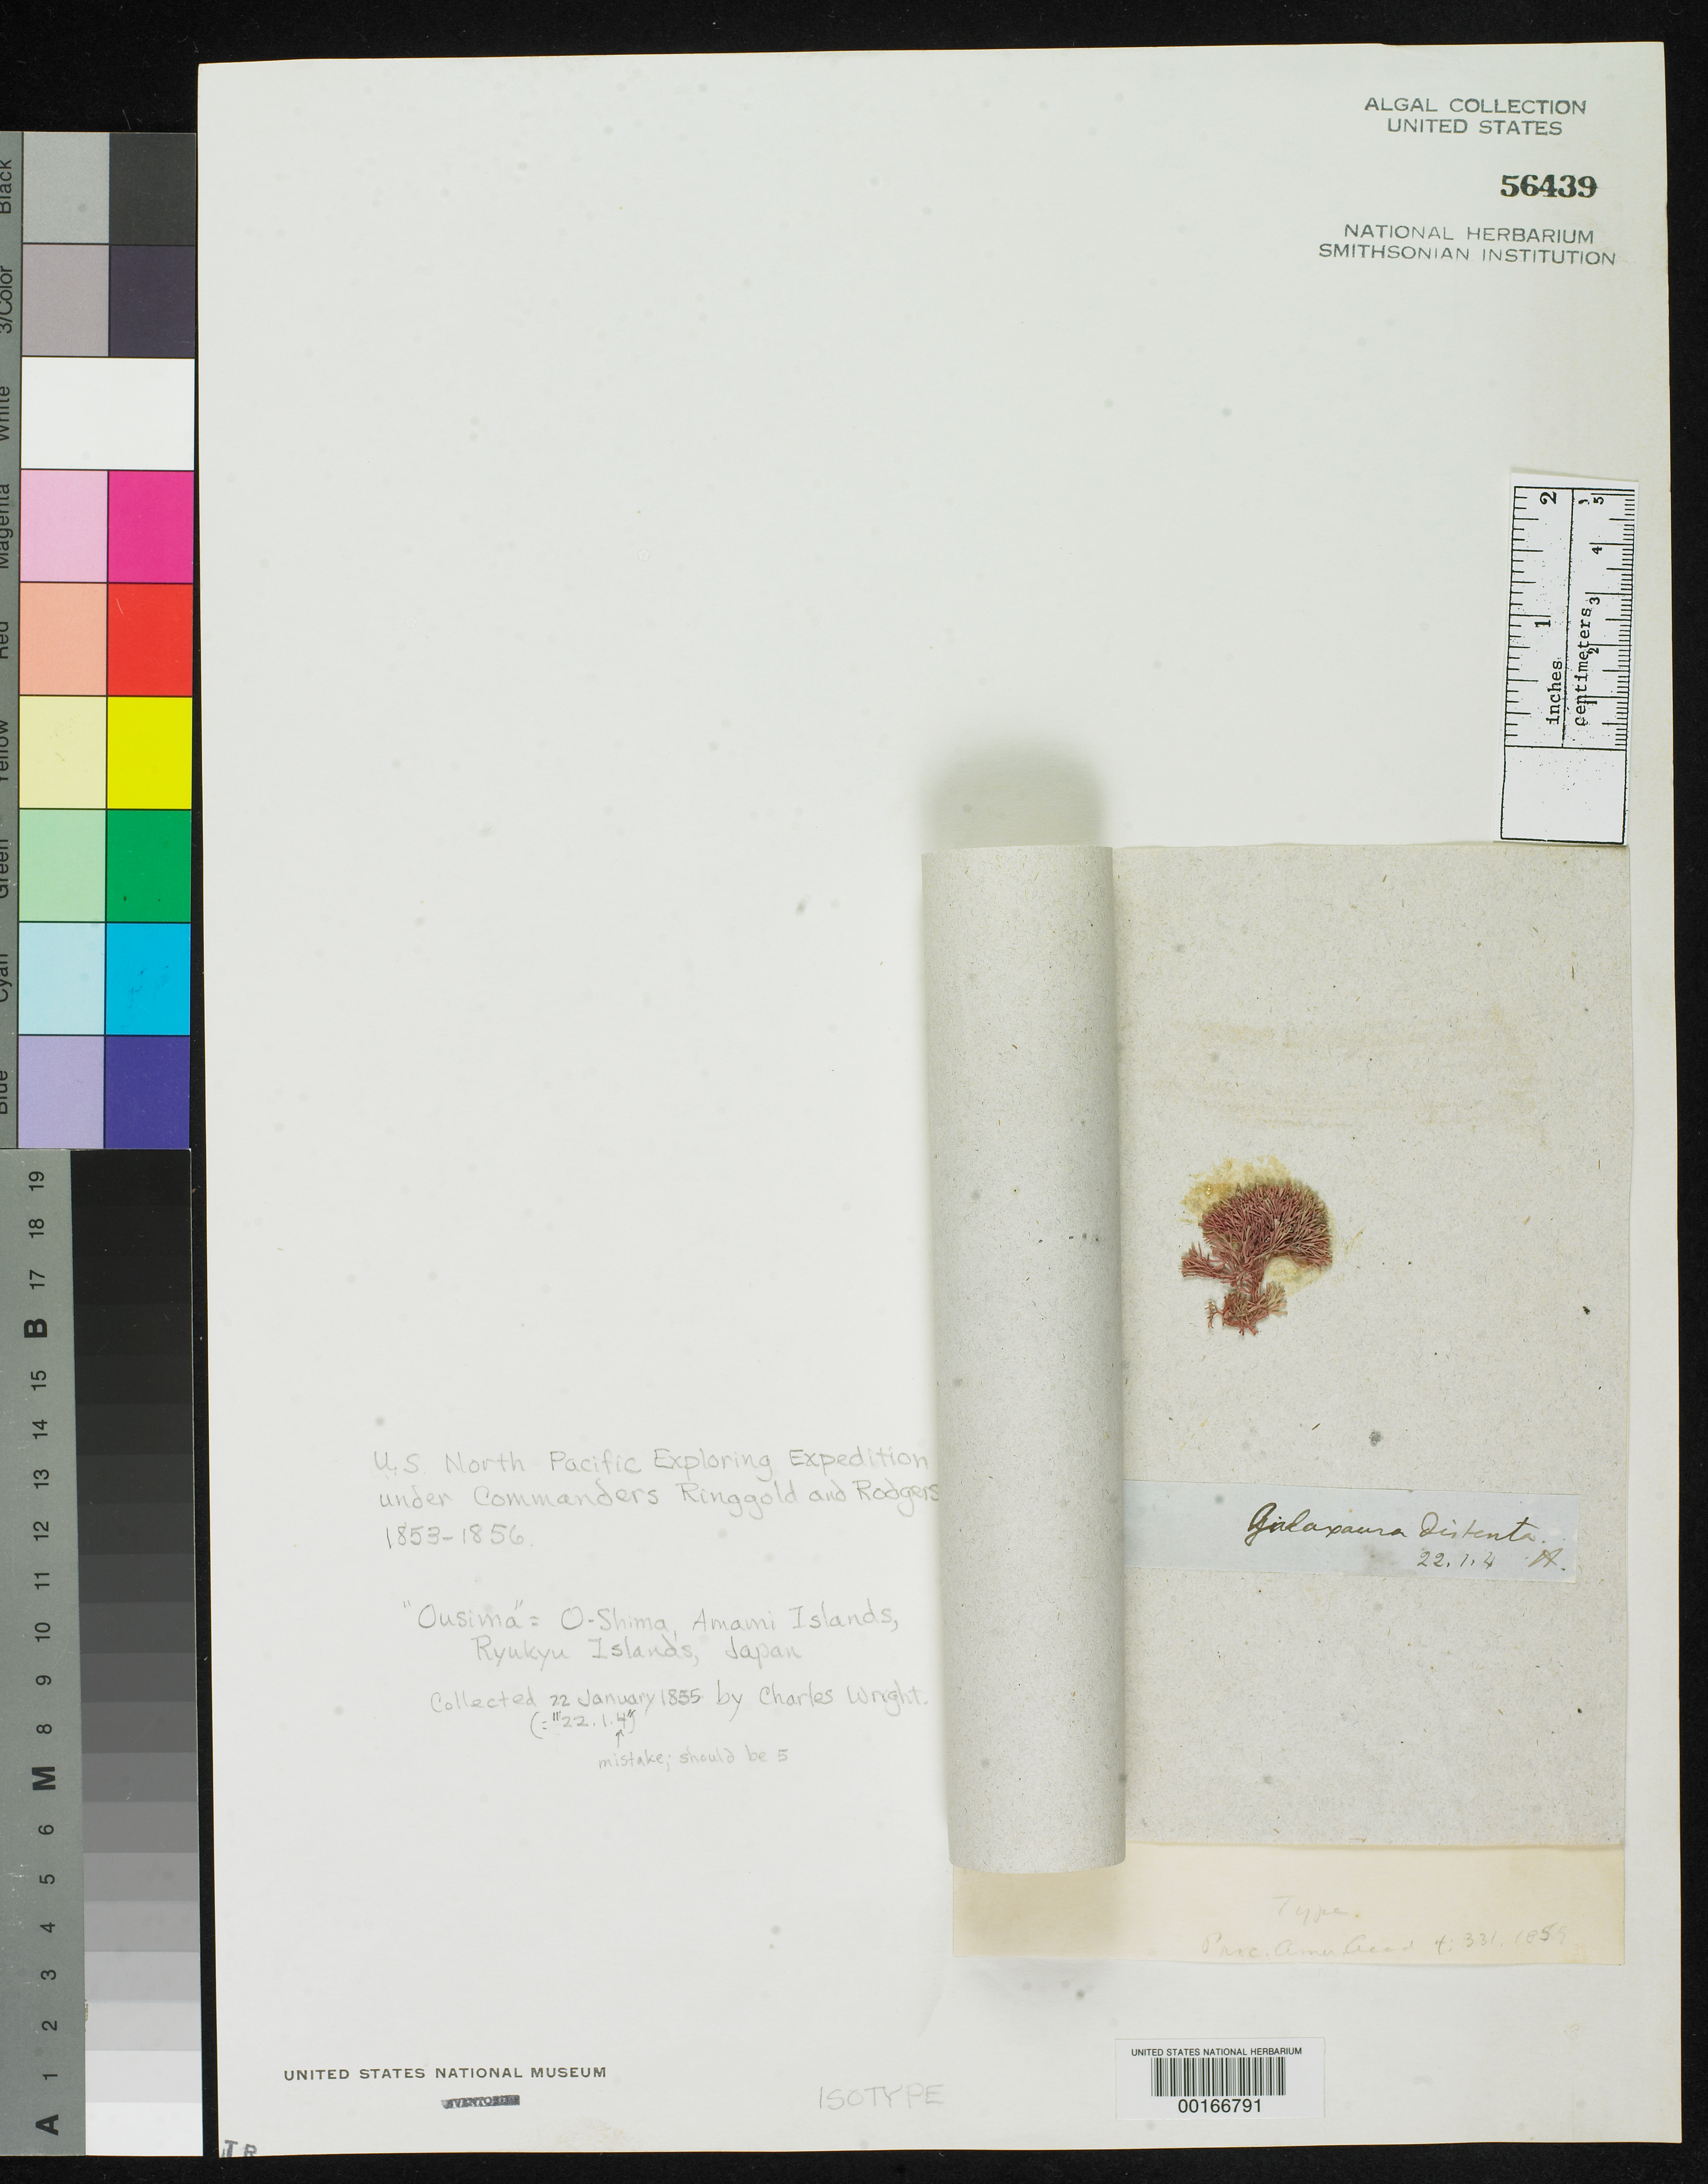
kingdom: Plantae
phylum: Rhodophyta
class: Florideophyceae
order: Nemaliales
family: Galaxauraceae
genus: Galaxaura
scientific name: Galaxaura distenta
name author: Harv.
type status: Isotype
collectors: C. Wright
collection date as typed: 22 Jan 1855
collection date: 1855-01-22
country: Japan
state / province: Kagosima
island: Amami Oshima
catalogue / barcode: US 56439